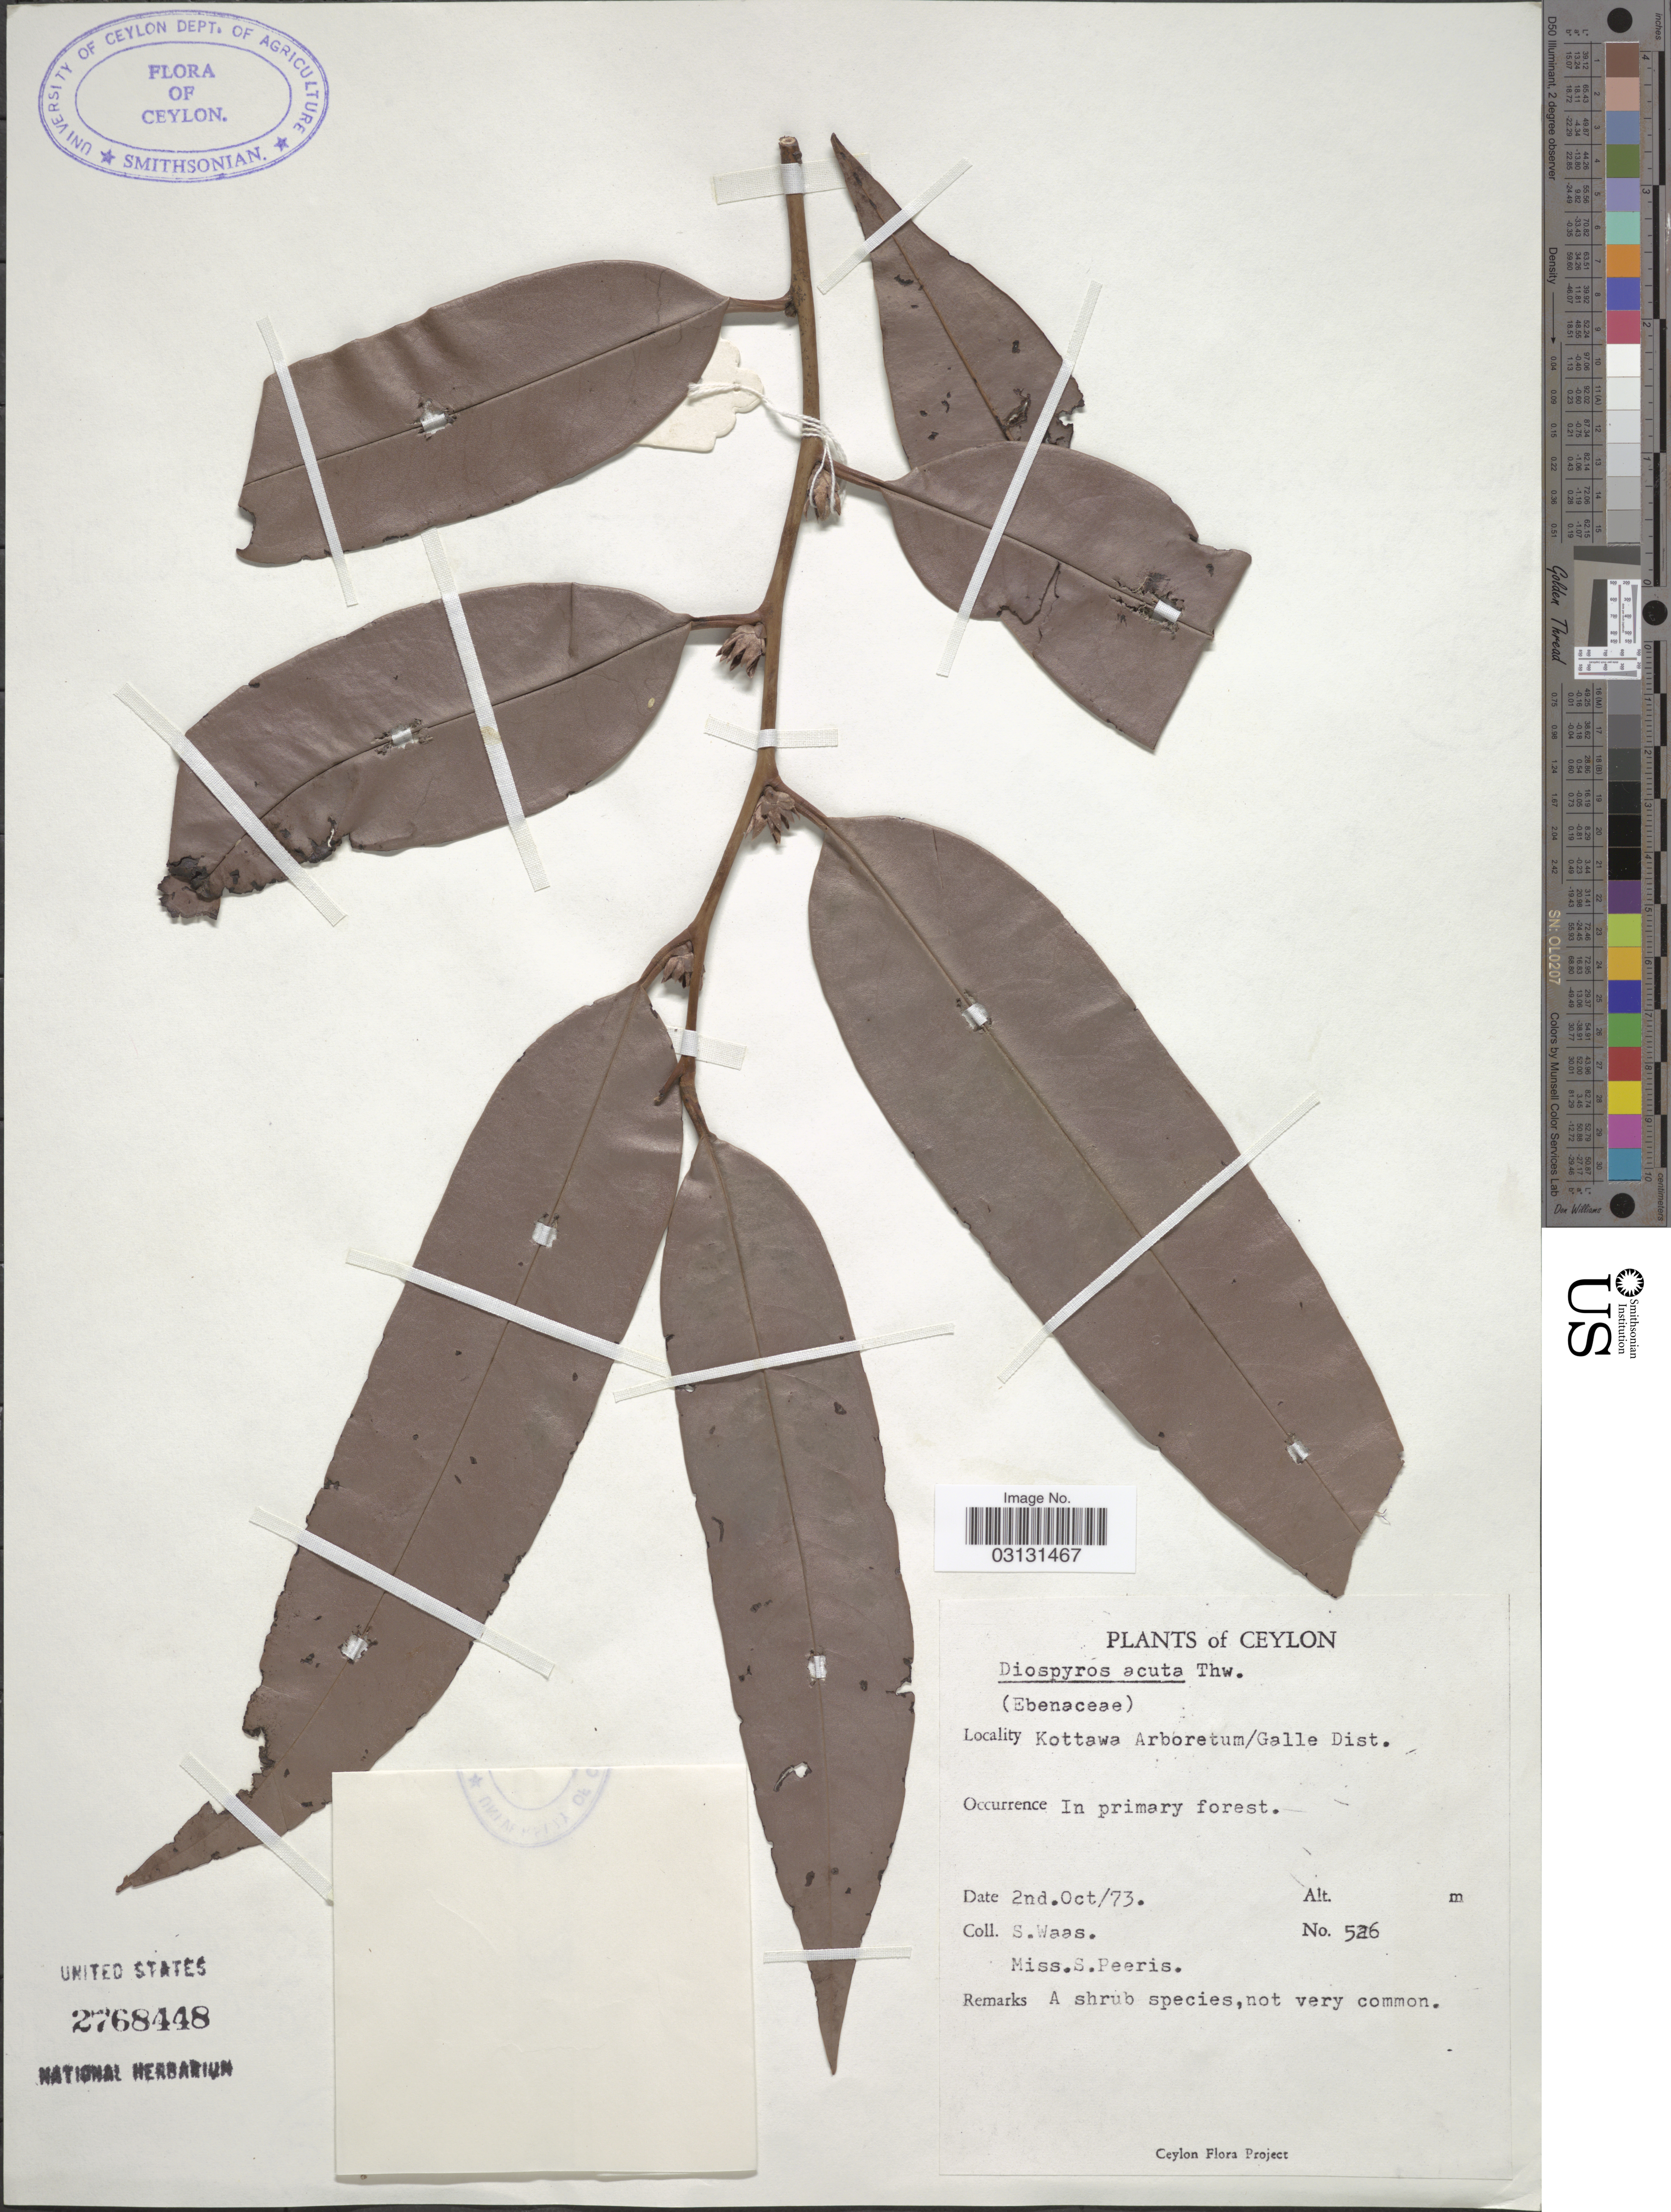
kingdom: Plantae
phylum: Tracheophyta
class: Magnoliopsida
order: Ericales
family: Ebenaceae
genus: Diospyros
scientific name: Diospyros acuta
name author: Hiern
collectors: S. Waas & S. Peeris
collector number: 526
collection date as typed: Transcribed d/m/y: 2/10/73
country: Sri Lanka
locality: Ceylon. Kottawa Arboretum/ Galle Dist.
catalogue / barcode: US 2768448